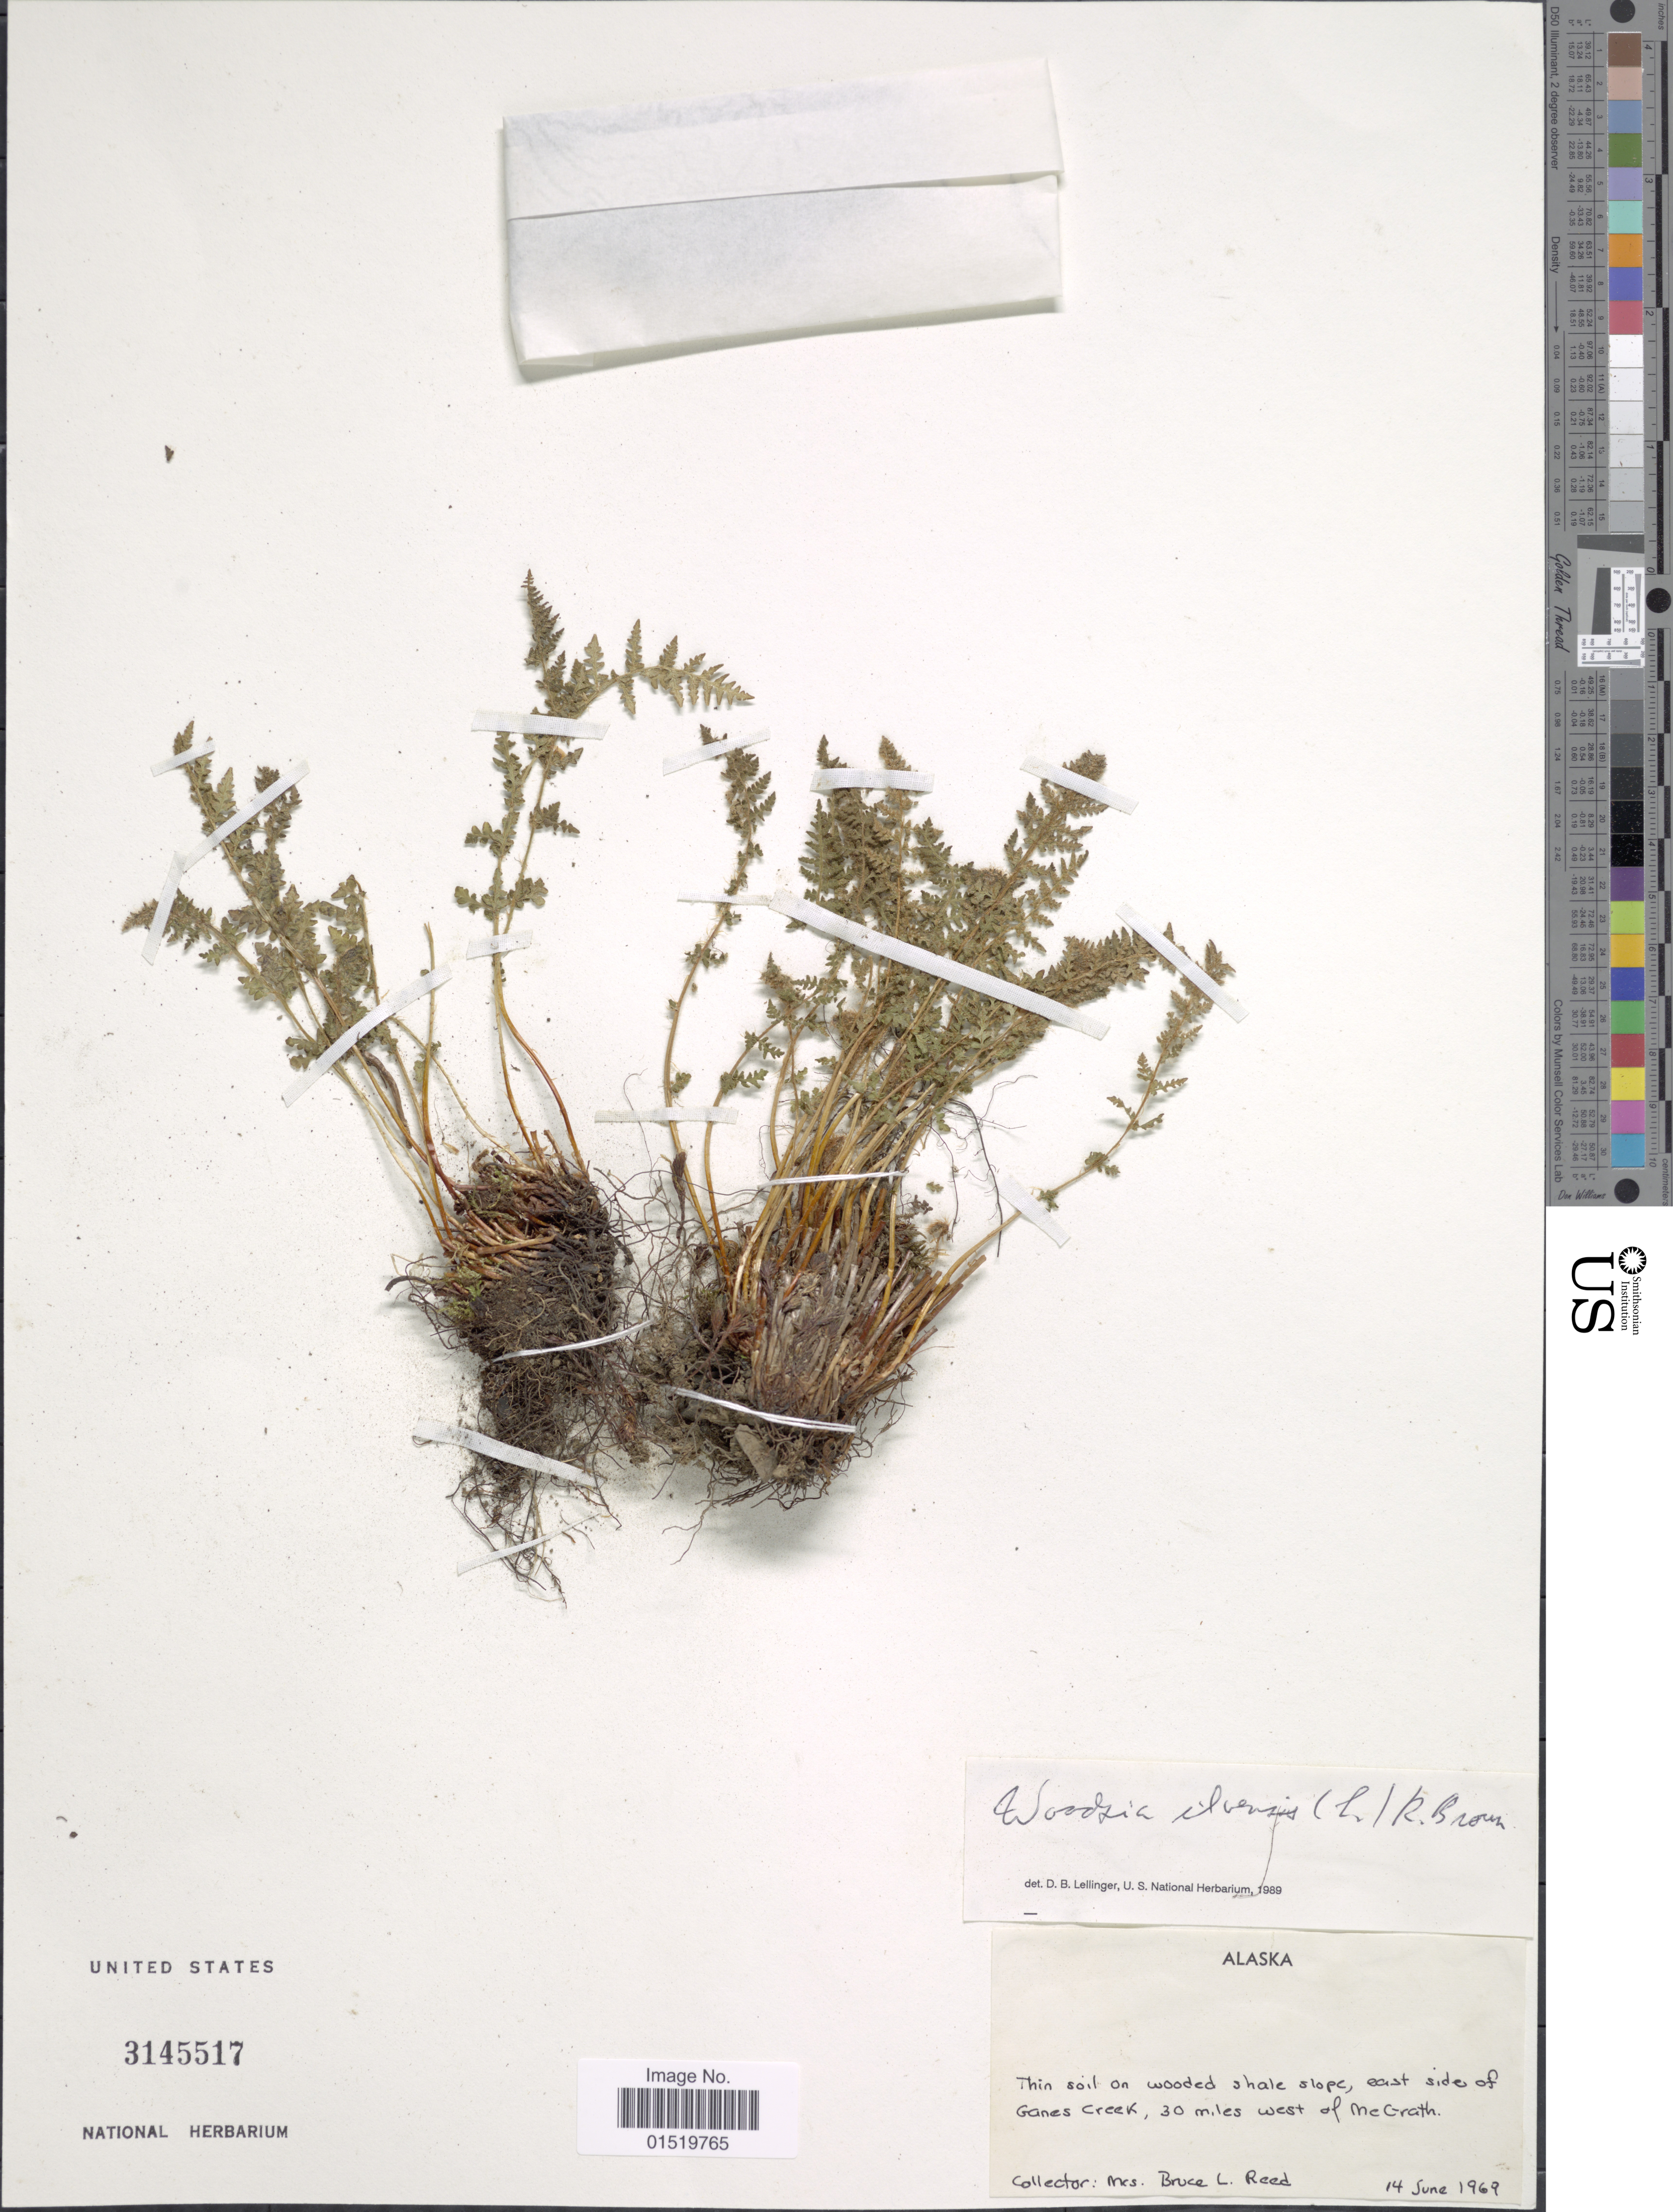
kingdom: Plantae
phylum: Tracheophyta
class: Polypodiopsida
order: Polypodiales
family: Woodsiaceae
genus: Woodsia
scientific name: Woodsia ilvensis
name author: (L.) R. Br.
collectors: B. Reed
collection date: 1969-06-14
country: United States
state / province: Alaska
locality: East side of Ganes Creek, 30 miles west of McGrath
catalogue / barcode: US 3145517